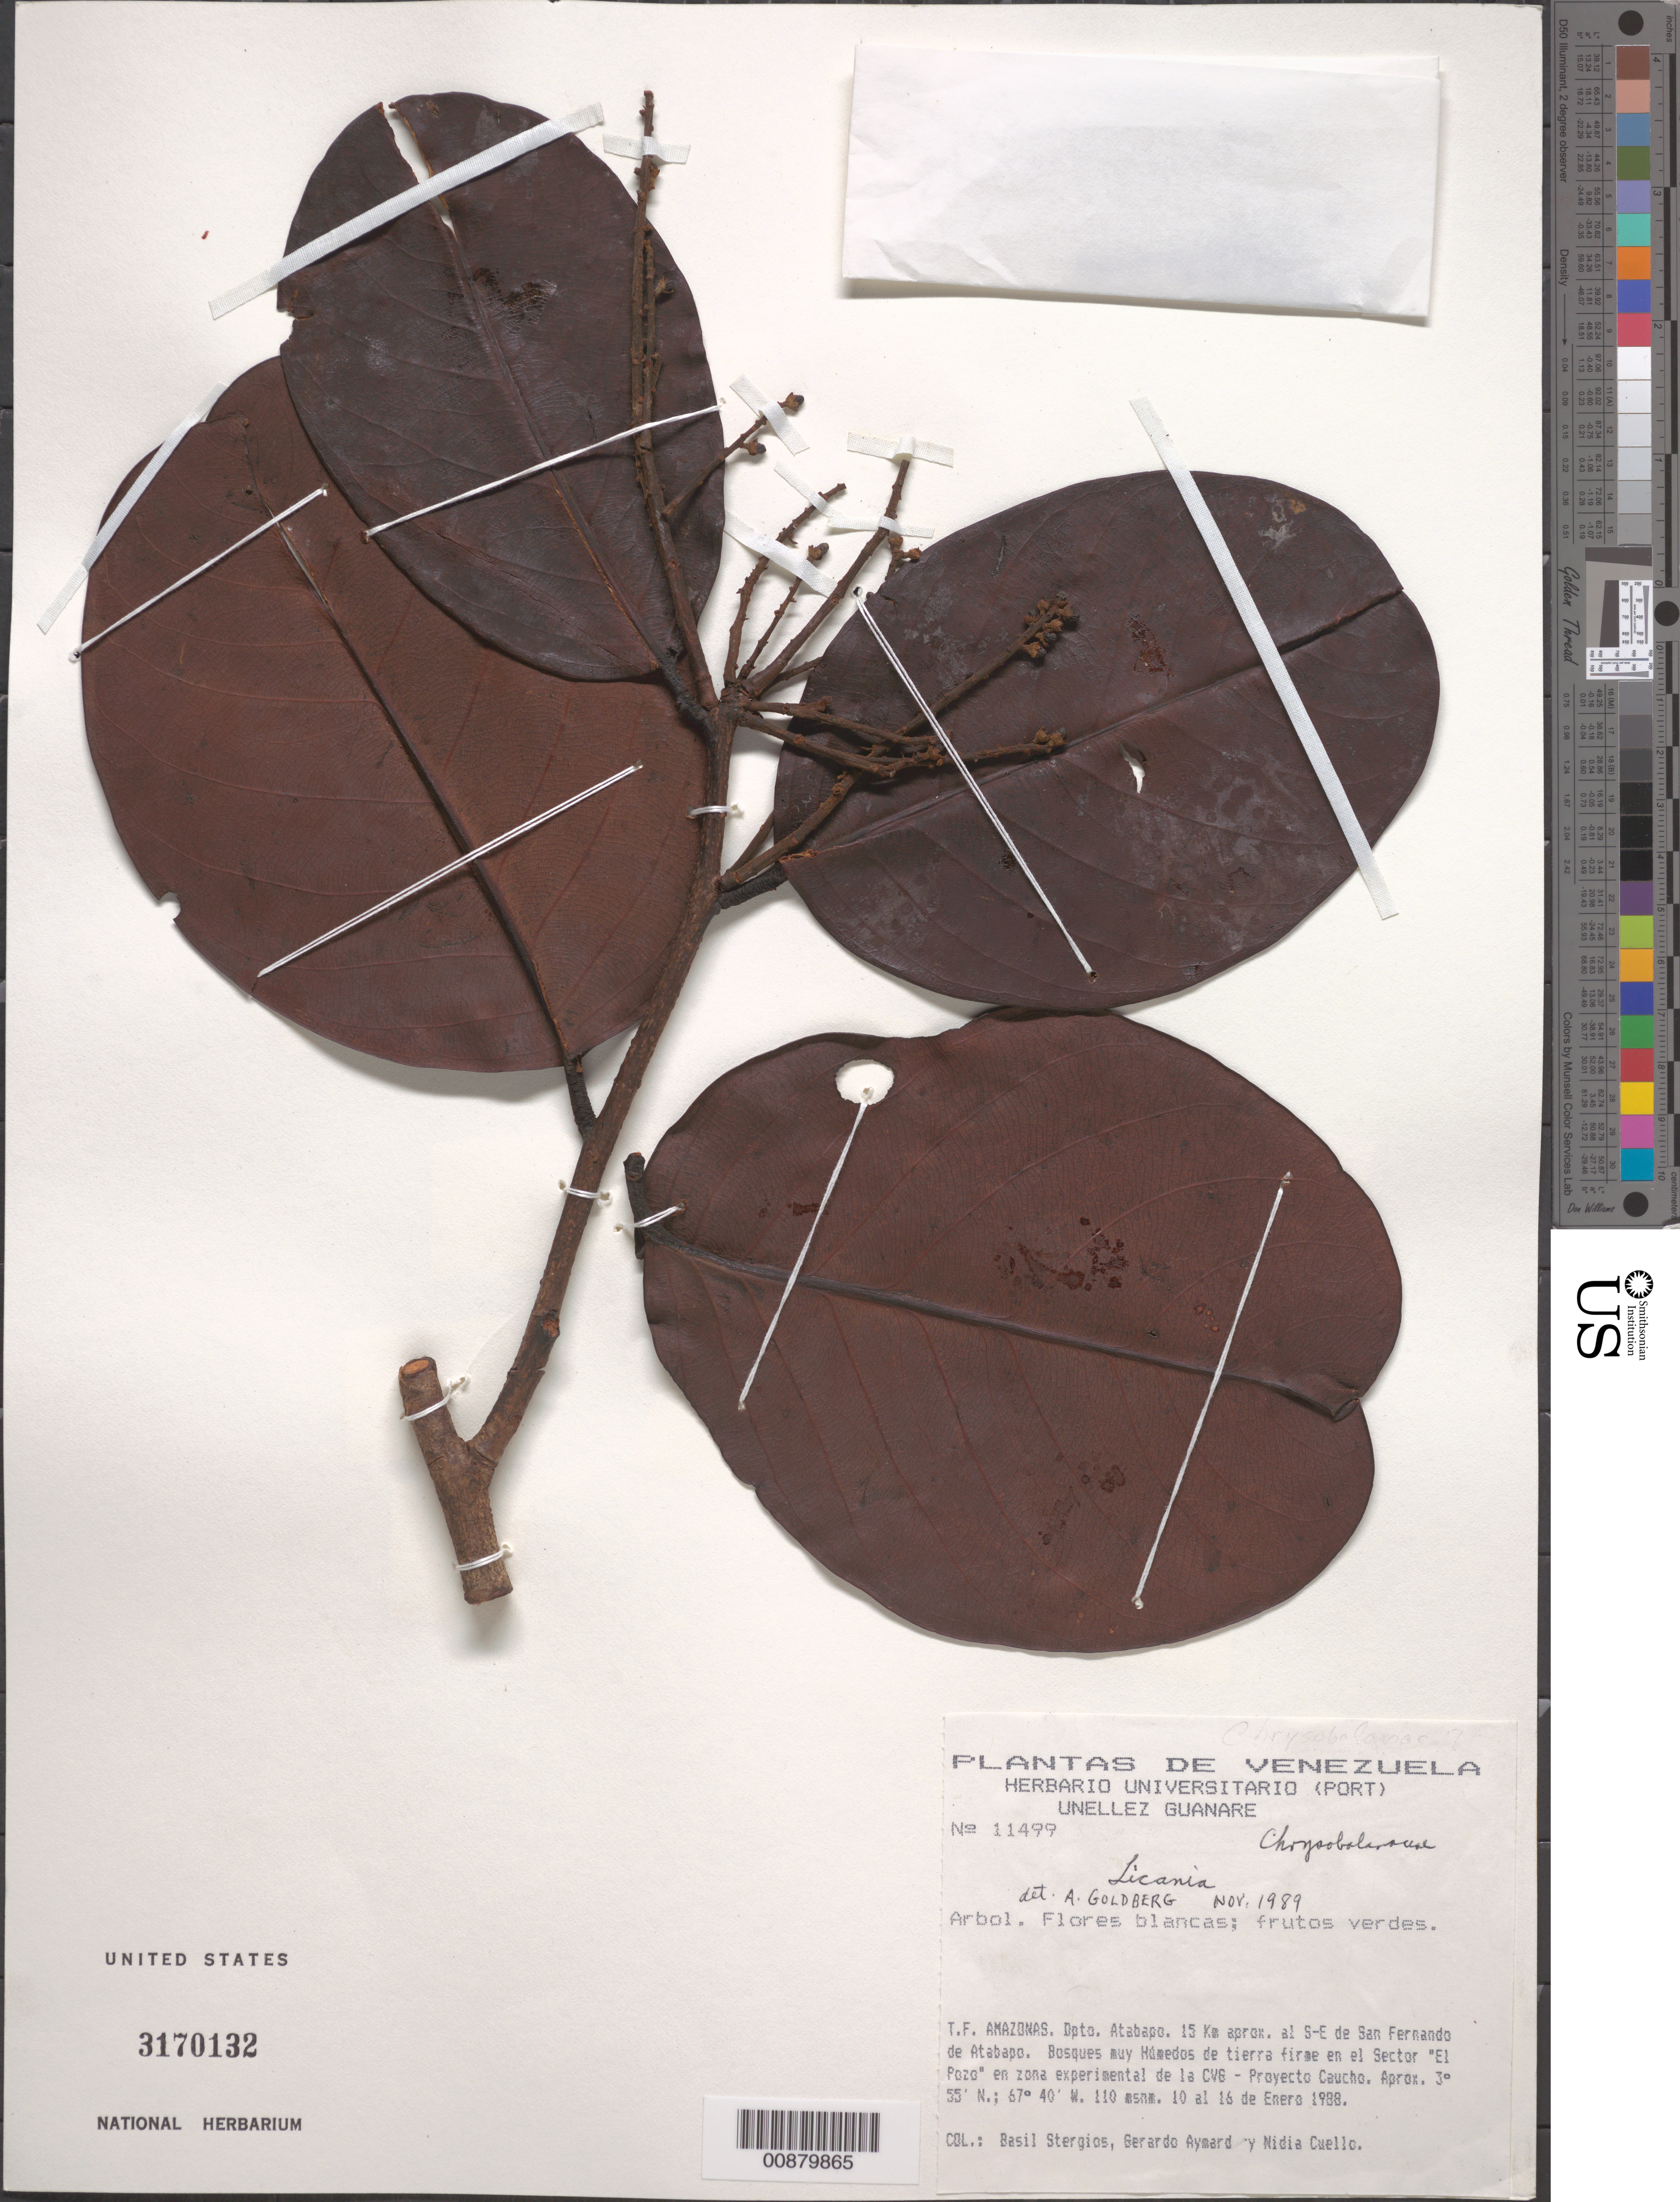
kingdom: Plantae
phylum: Tracheophyta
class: Magnoliopsida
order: Malpighiales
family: Chrysobalanaceae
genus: Licania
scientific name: Licania sp.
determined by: Goldberg, Aaron, (US), NMNH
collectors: B. G. Stergios, G. A. Aymard & N. L. Cuello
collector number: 11499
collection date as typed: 10-Jan-88 to 16-Jan-88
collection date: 1988-01-10/1988-01-16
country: Venezuela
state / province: Amazonas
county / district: Atabapo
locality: San Fernando de Atabapo, 15 km al SE, en el sector "El Pozo"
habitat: Bosques muy humidos de tierra firme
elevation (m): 110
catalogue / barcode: US 3170132